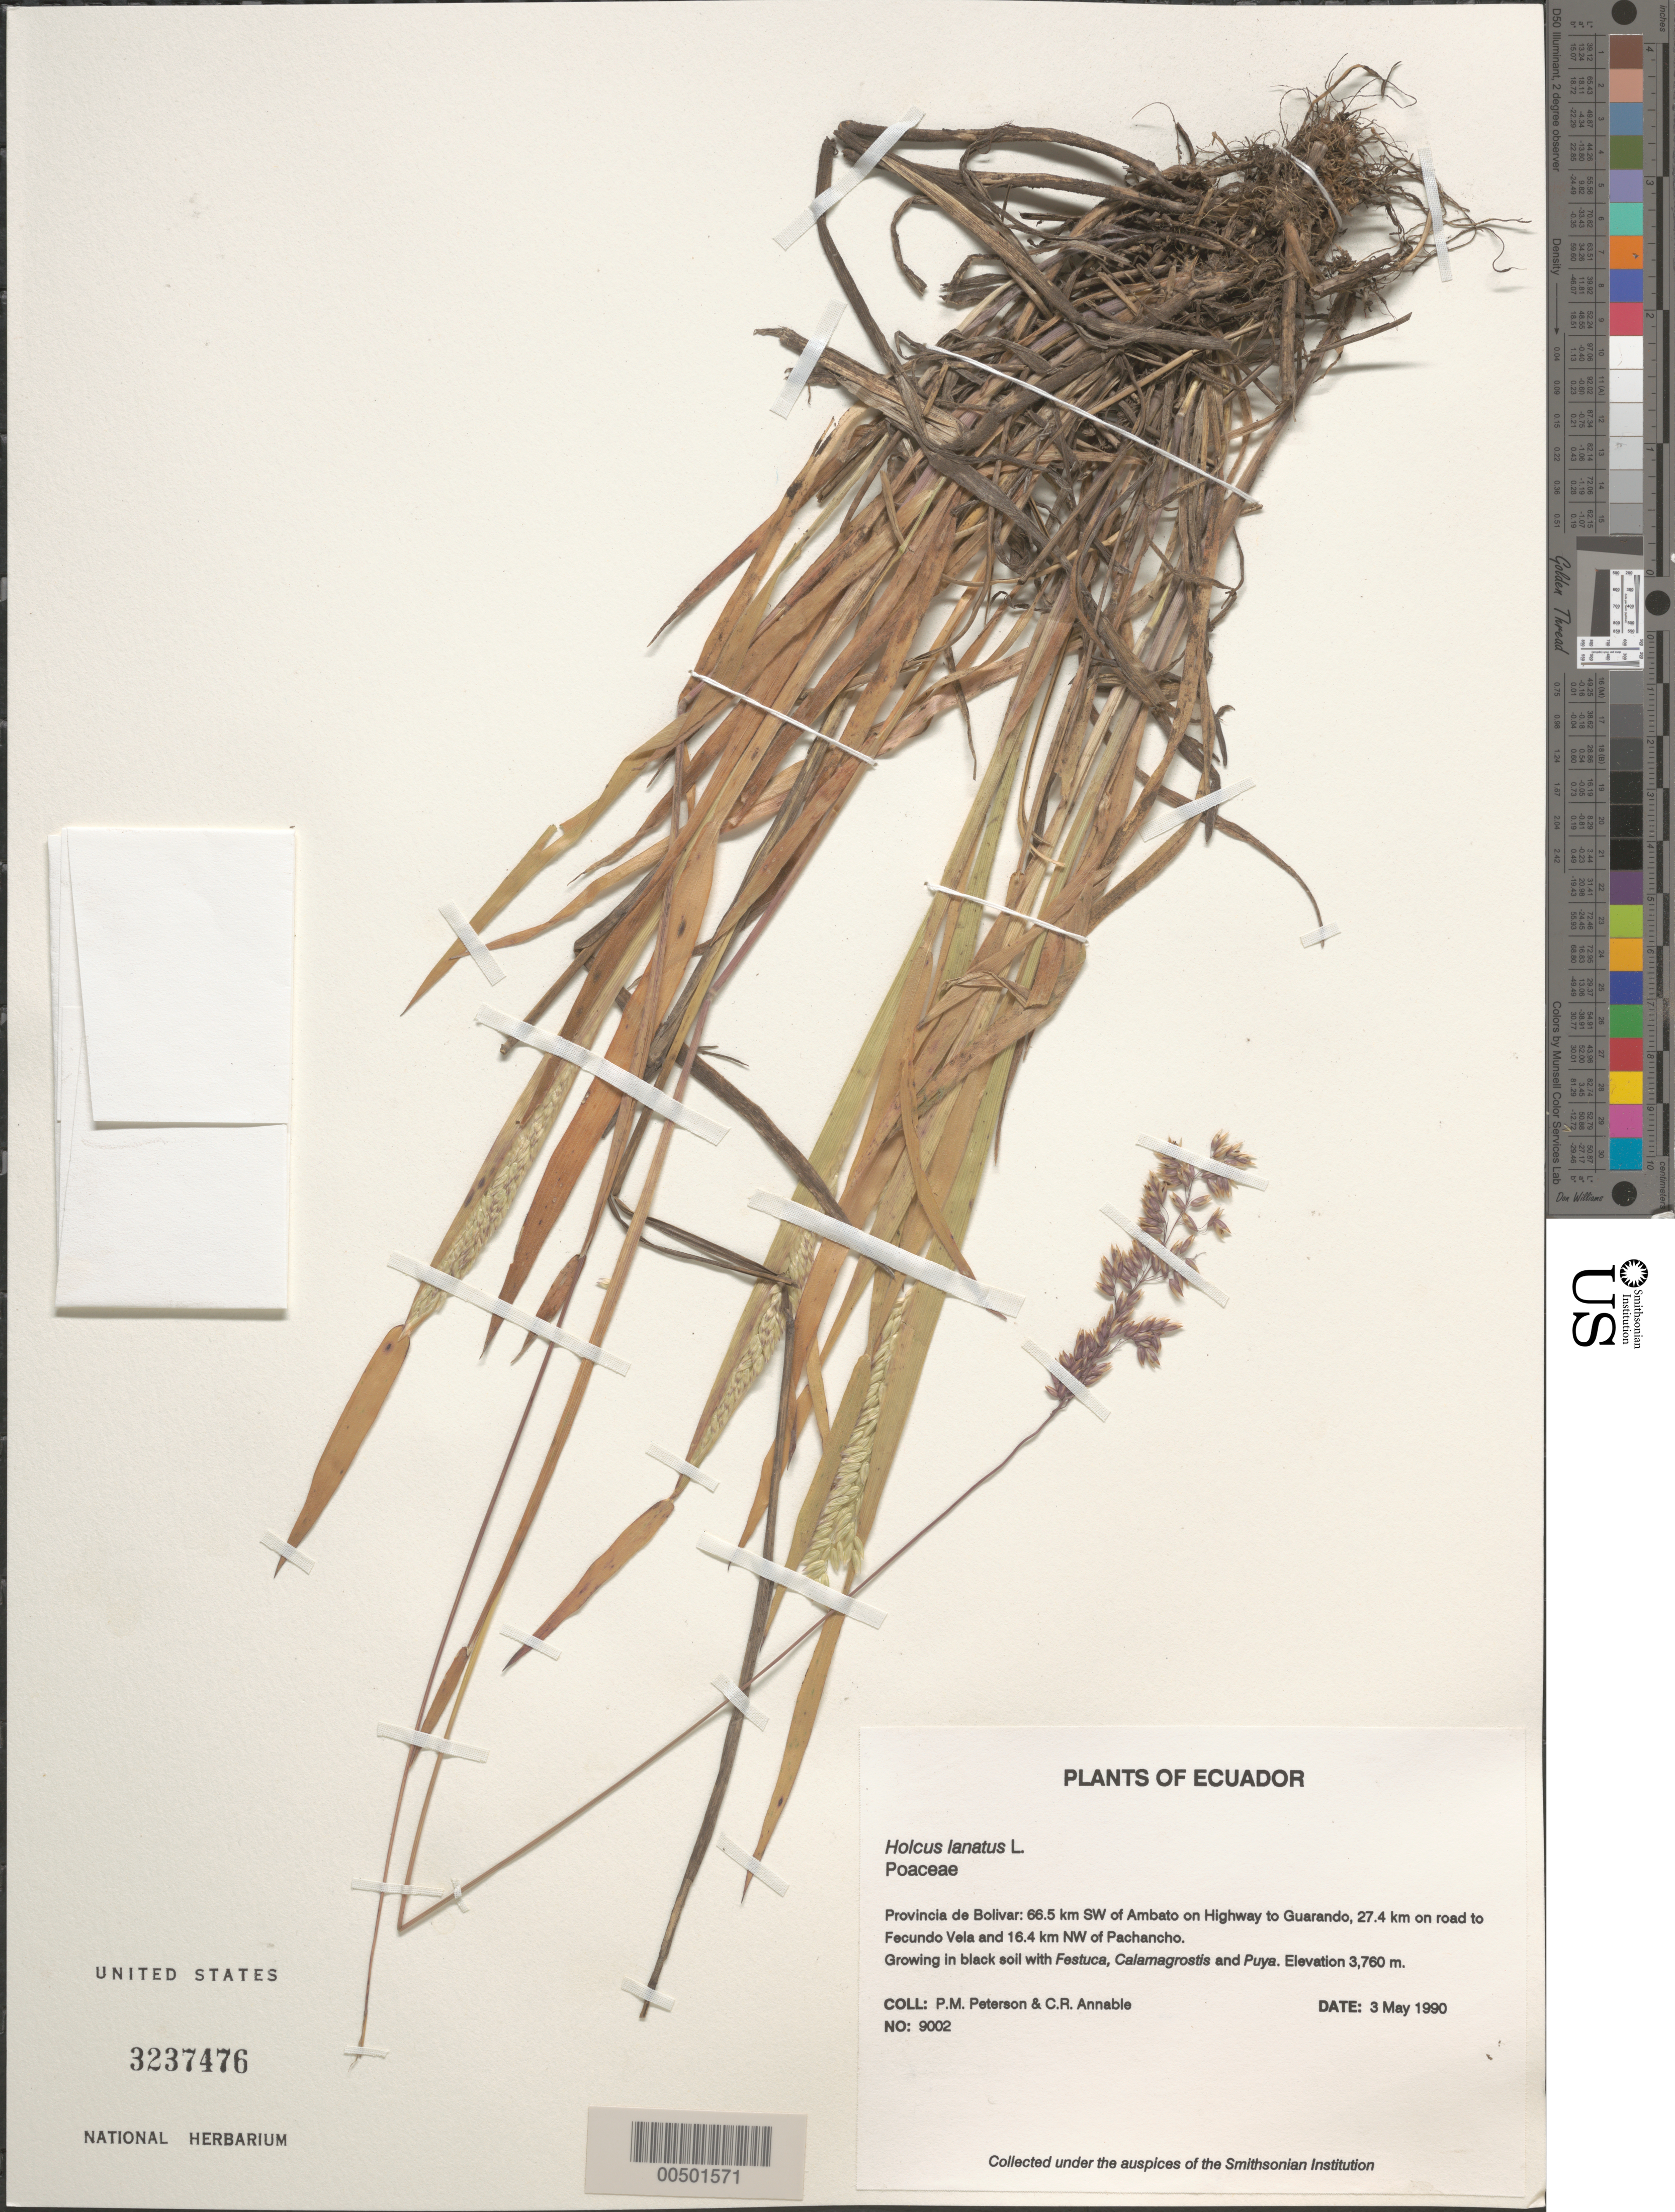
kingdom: Plantae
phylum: Tracheophyta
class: Liliopsida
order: Poales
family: Poaceae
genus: Holcus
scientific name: Holcus lanatus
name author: L.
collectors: P. M. Peterson & C. R. Annable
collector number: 09002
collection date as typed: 03 May 1990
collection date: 1990-05-03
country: Ecuador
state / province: Bolívar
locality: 66.5 km SW of Ambato on Highway to Guarando, 27.4 km on road to Fecundo Vela and 16.4 km NW of Pachancho.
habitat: Growing in black soil with Festuca, Calamagrostis and Puya.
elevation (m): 3760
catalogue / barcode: US 3237476